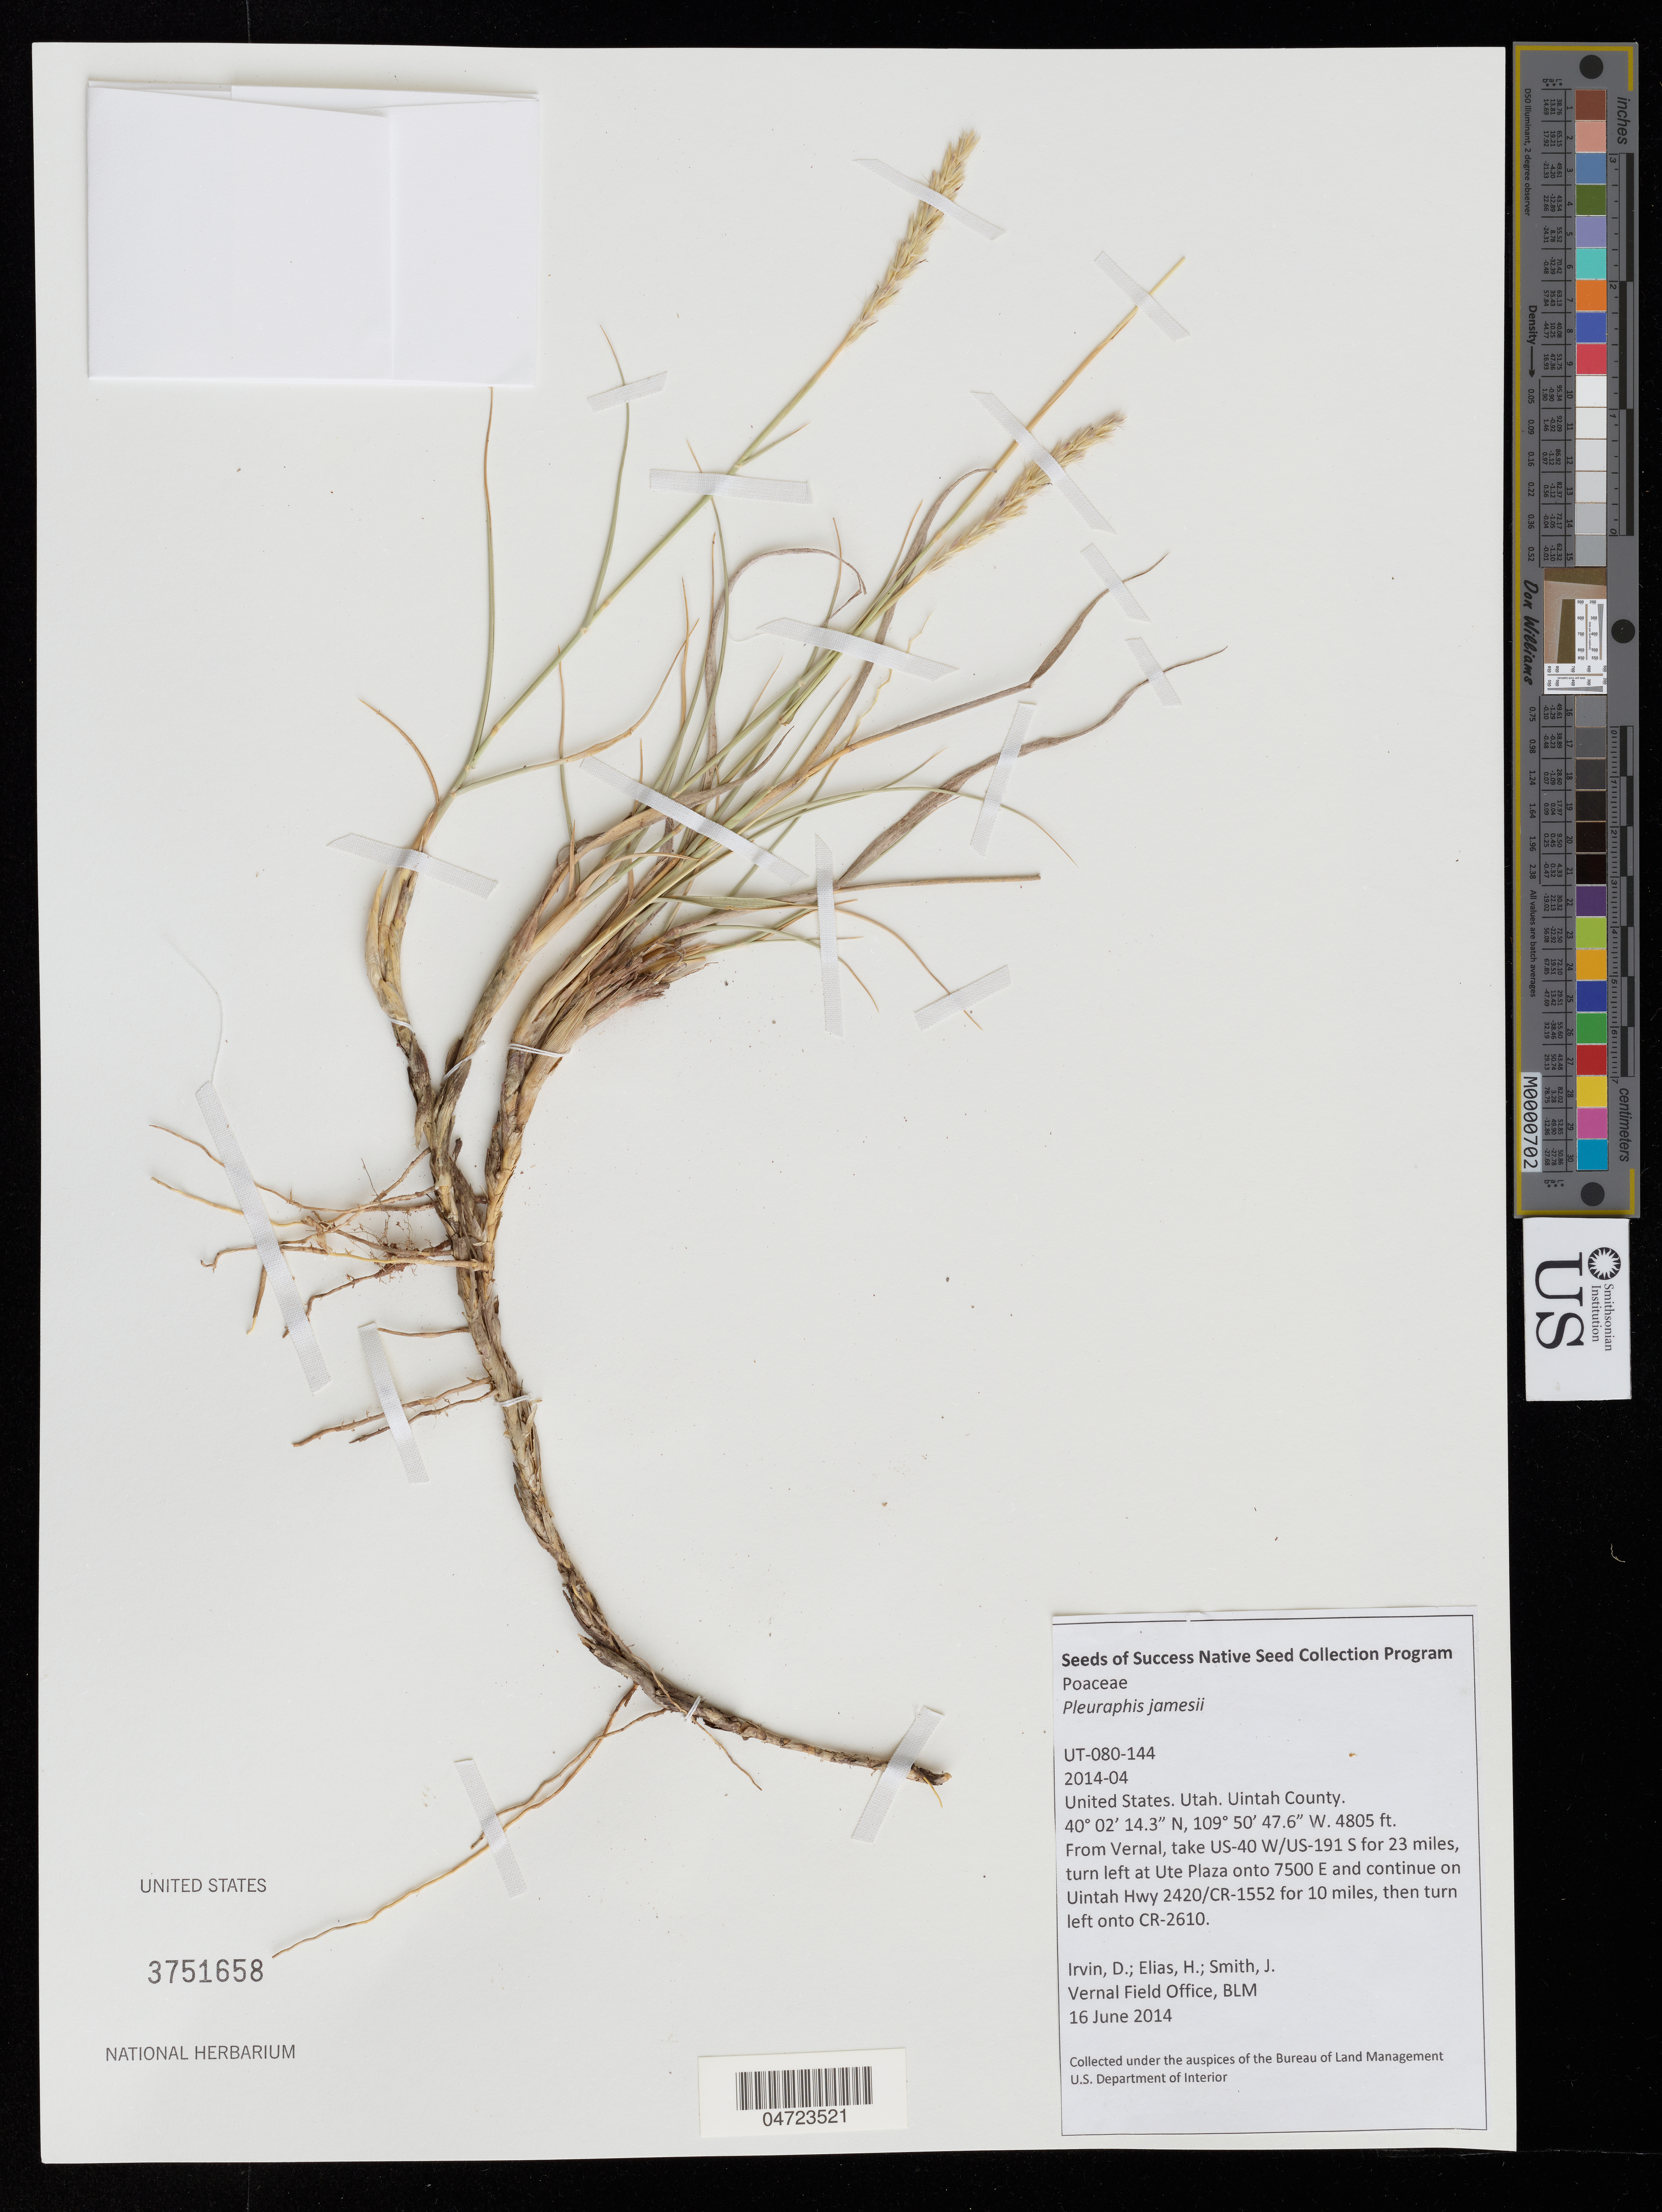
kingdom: Plantae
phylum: Tracheophyta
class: Liliopsida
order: Poales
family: Poaceae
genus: Pleuraphis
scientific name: Pleuraphis jamesii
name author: Torr.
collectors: D. Irvin, H. Elias & J. Smith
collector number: UT-080-144/2014-04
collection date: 2014-06-16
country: United States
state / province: Utah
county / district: Uintah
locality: Uintah County. From Vernal, take US-40 W/US-191 S for 23 miles, turn left at Ute Plaza onto 7500 E and continue on Uintah Hwy 2420/CR-1552 for 10 miles, then turn left onto CR-2610.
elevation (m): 1465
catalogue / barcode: US 3751658